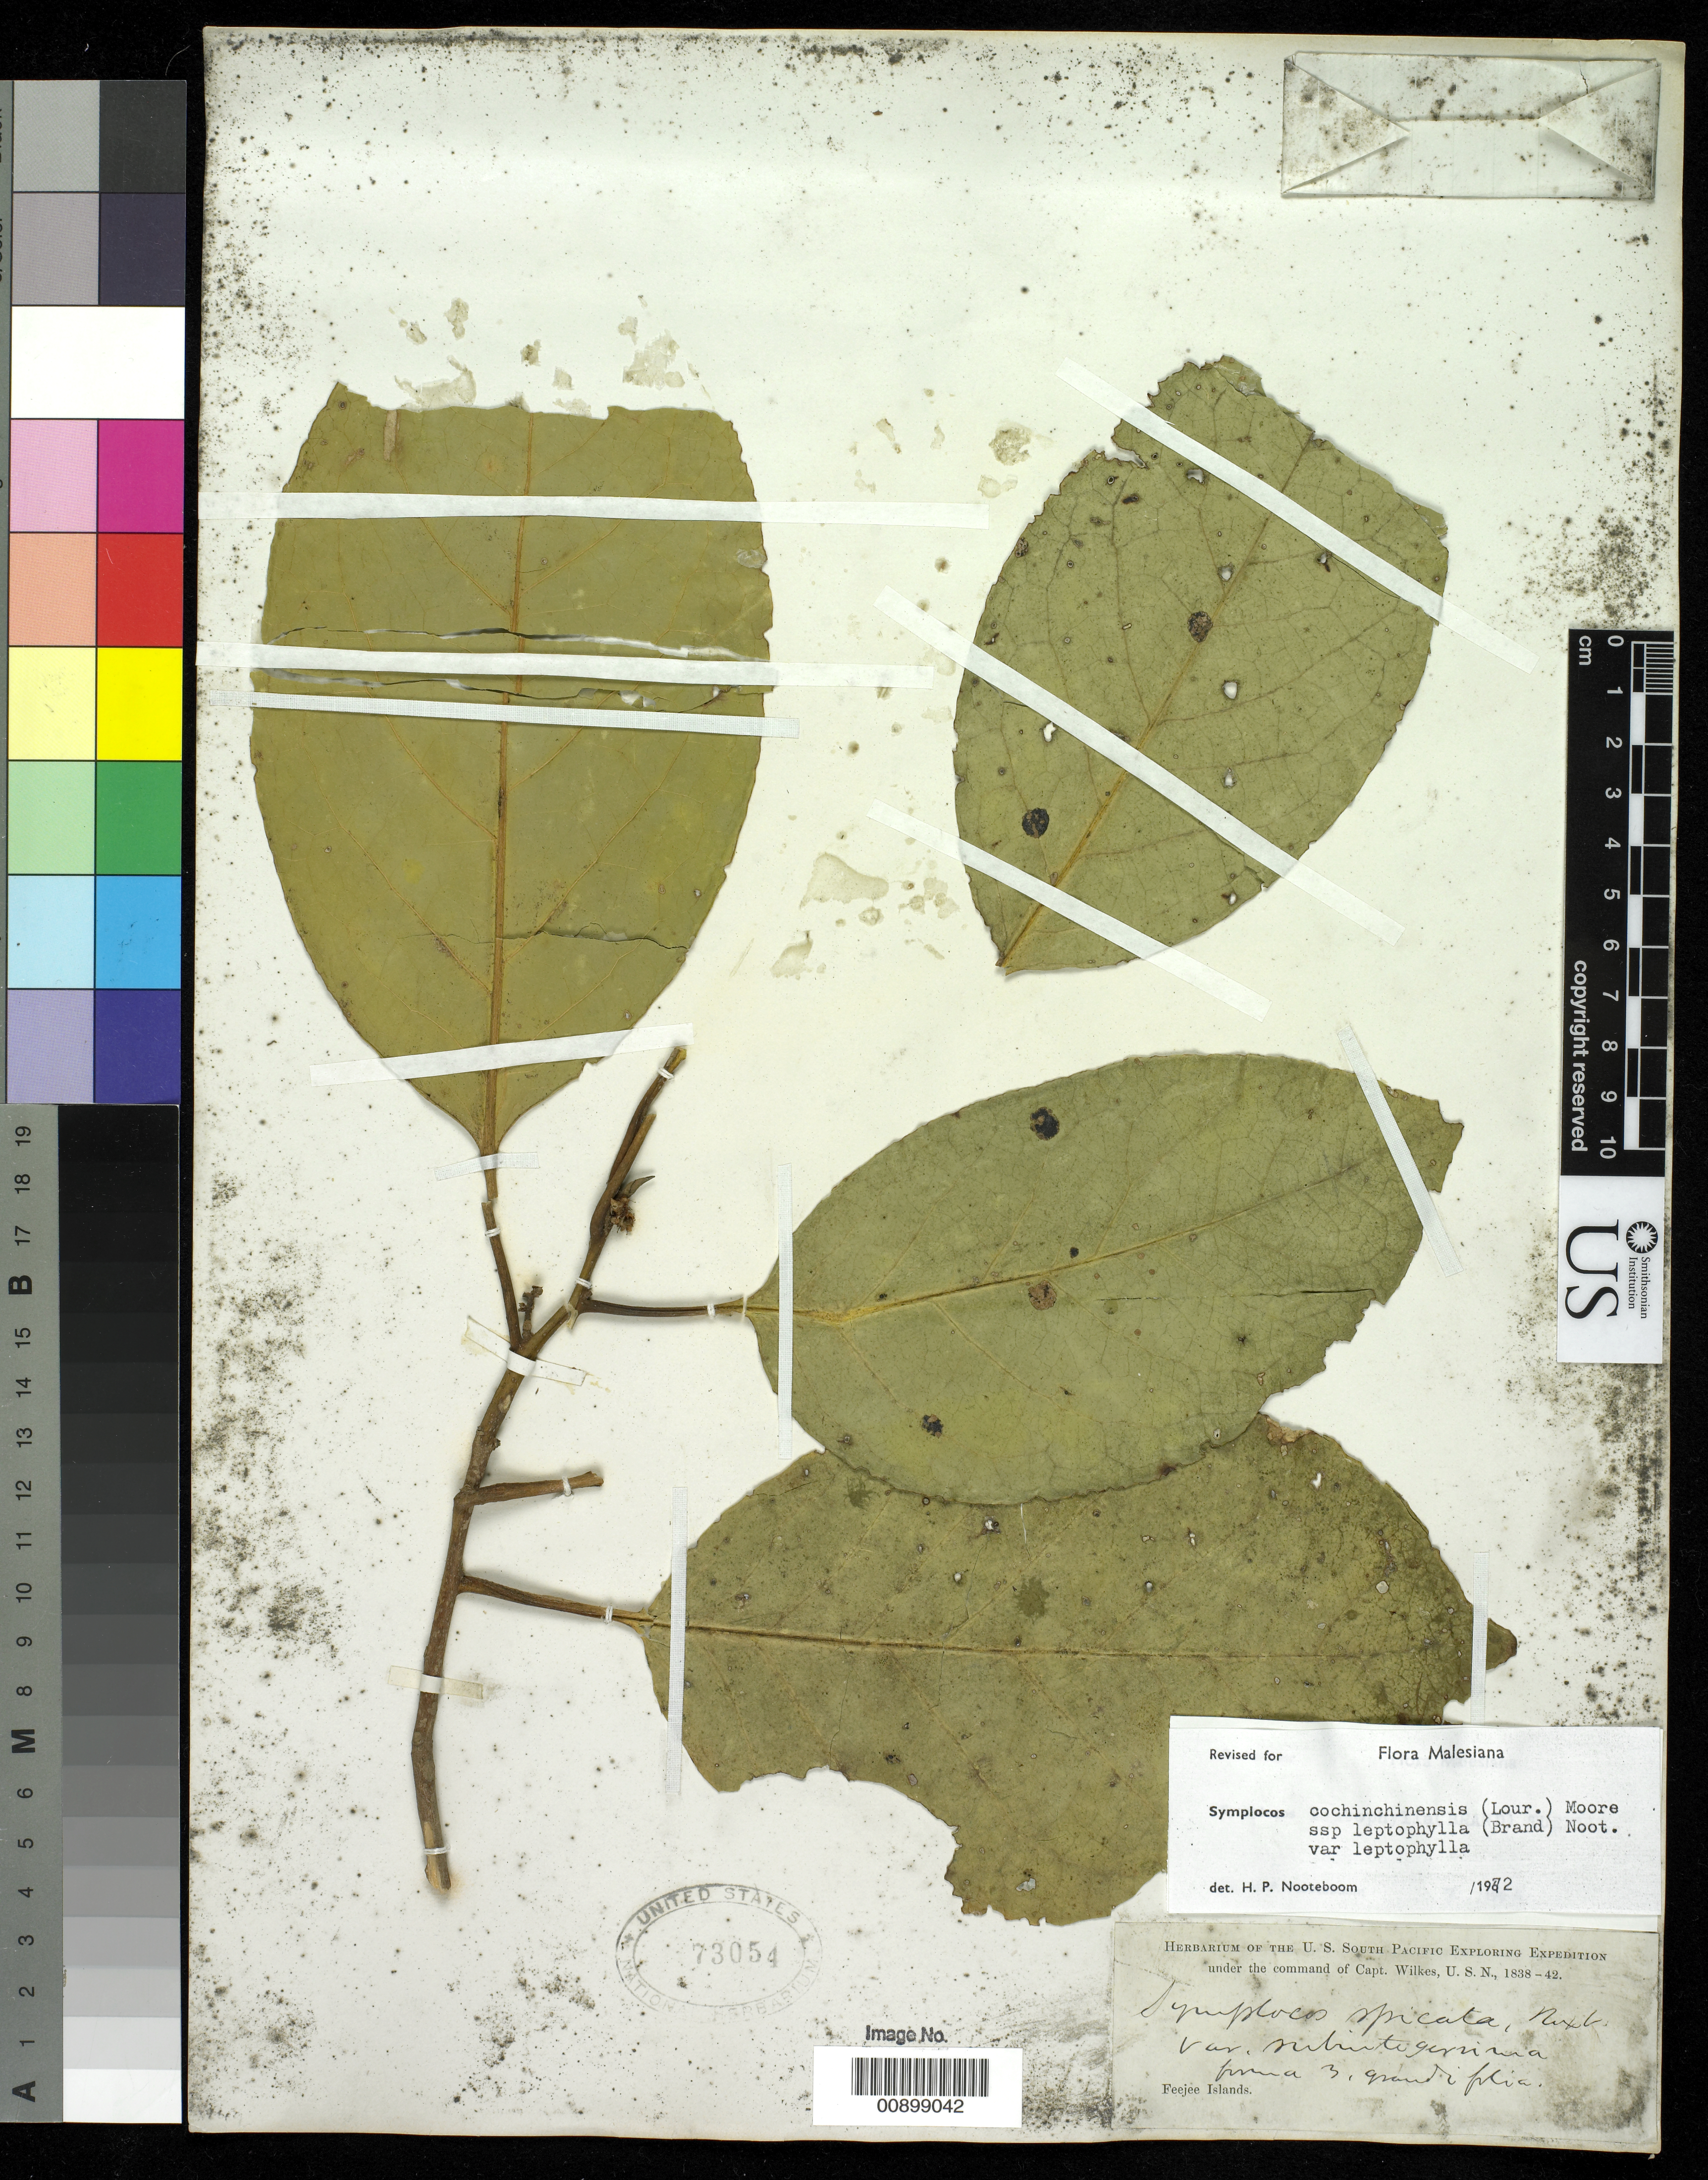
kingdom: Plantae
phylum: Tracheophyta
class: Magnoliopsida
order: Ericales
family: Symplocaceae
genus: Symplocos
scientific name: Symplocos cochinchinensis subsp. leptophylla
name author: (Brand) Noot.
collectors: Wilkes Explor. Exped.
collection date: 1838/1842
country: Fiji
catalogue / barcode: US 73054